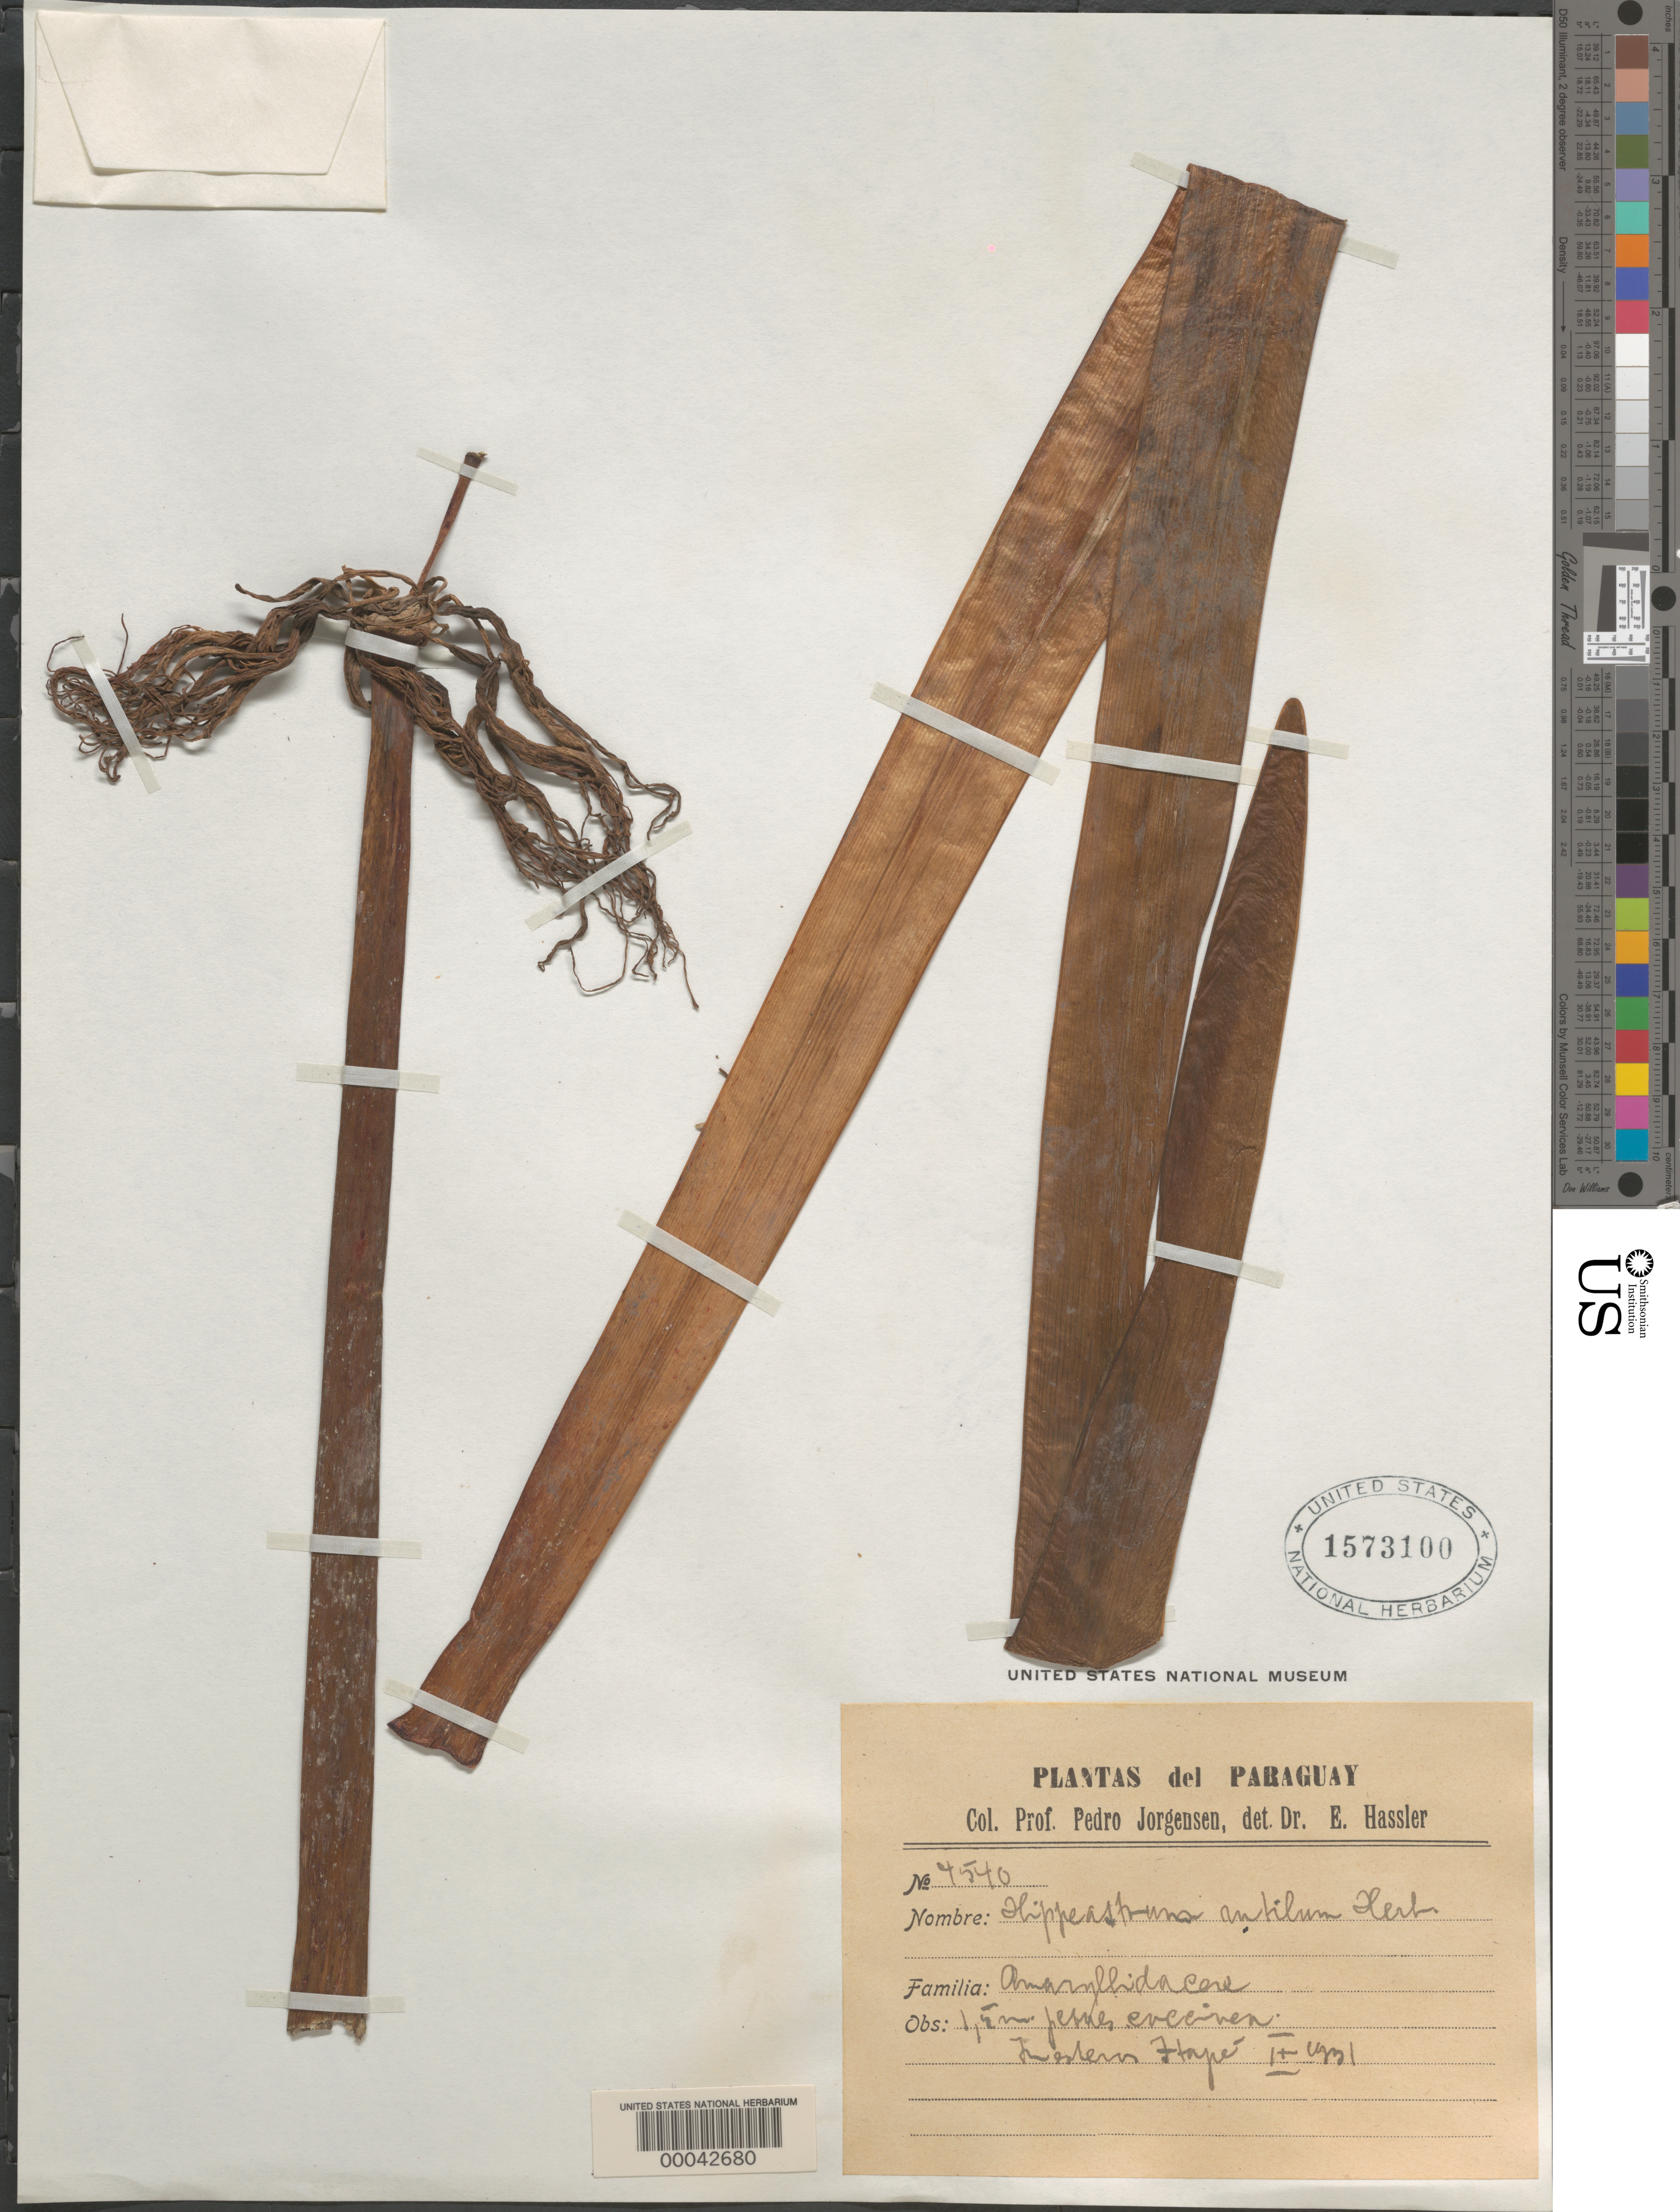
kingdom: Plantae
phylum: Tracheophyta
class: Liliopsida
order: Asparagales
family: Amaryllidaceae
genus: Hippeastrum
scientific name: Hippeastrum rutilum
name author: (Ker Gawl.) Herb.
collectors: P. Jogensen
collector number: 4540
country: Paraguay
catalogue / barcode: US 1573100